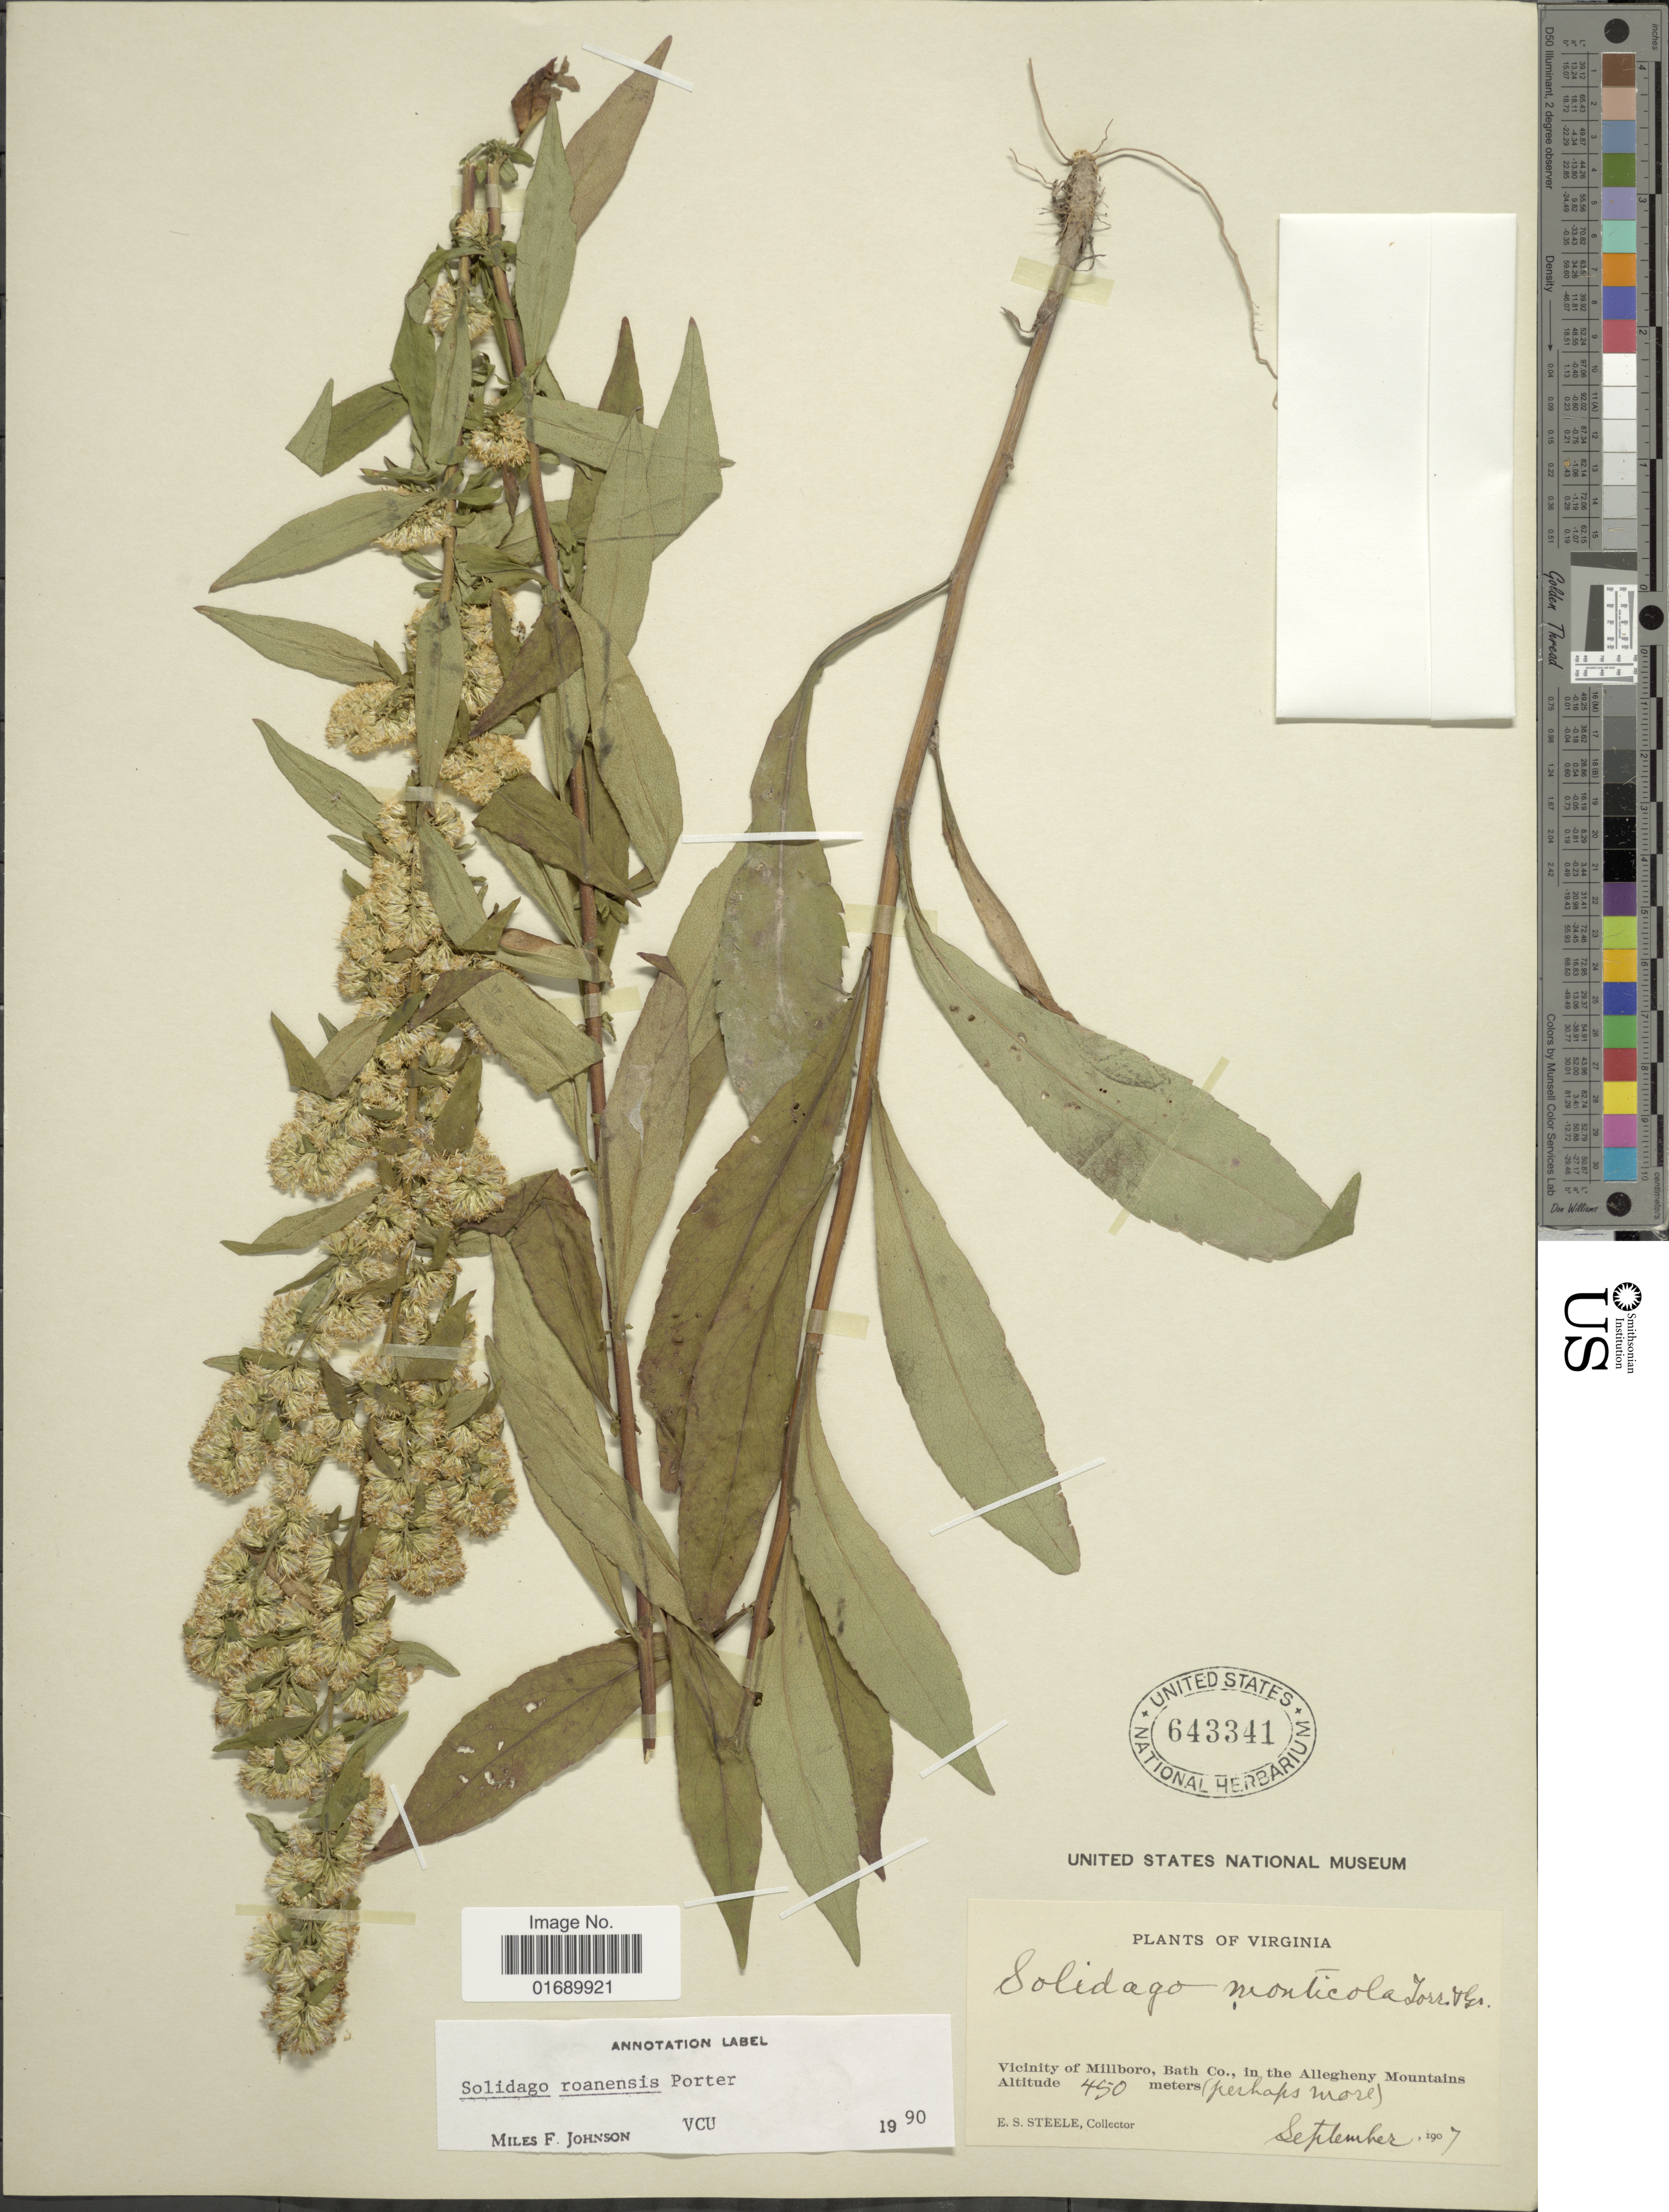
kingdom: Plantae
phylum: Tracheophyta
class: Magnoliopsida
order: Asterales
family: Asteraceae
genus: Solidago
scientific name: Solidago roanensis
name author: Porter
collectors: E. Steele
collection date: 1907-09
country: United States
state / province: Virginia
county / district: Bath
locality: Vicinity of Millboro, bat Co., in the Allegheny Mountains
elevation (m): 450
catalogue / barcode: US 643341